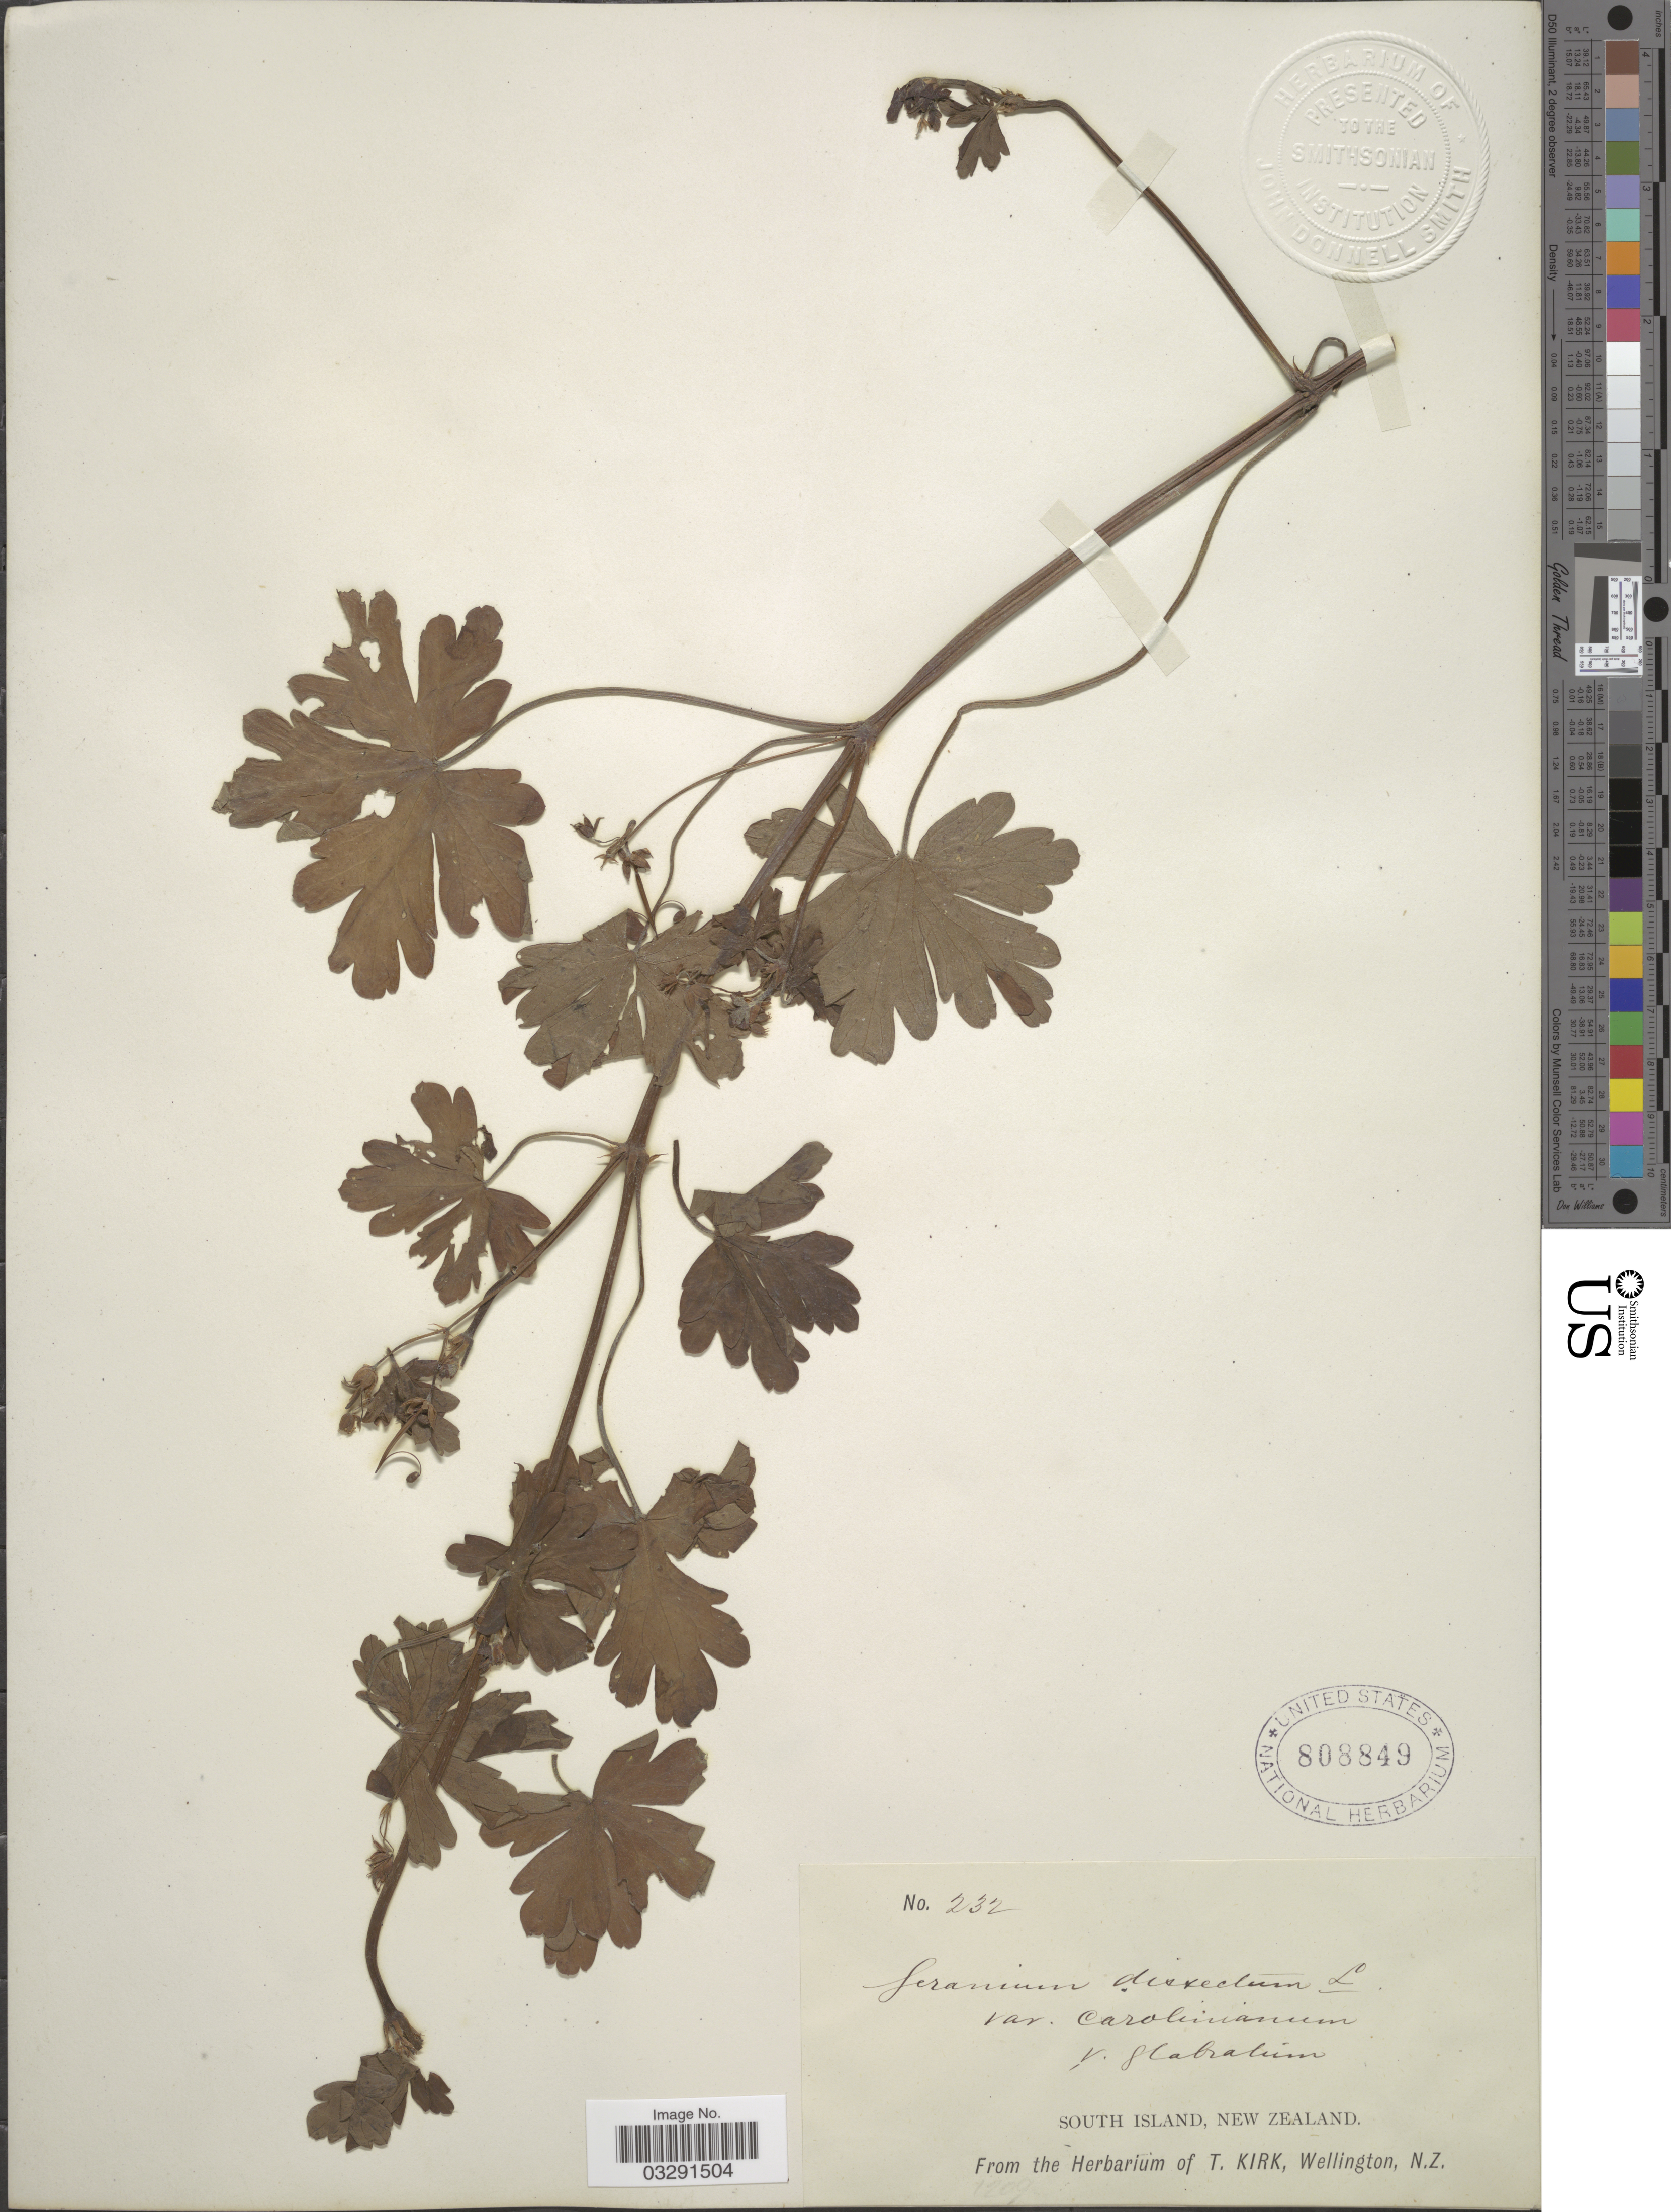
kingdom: Plantae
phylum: Tracheophyta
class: Magnoliopsida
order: Geraniales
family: Geraniaceae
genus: Geranium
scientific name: Geranium pilosum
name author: Cav.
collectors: ex herb. T. Kirk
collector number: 232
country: New Zealand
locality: South Island.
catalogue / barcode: US 808849